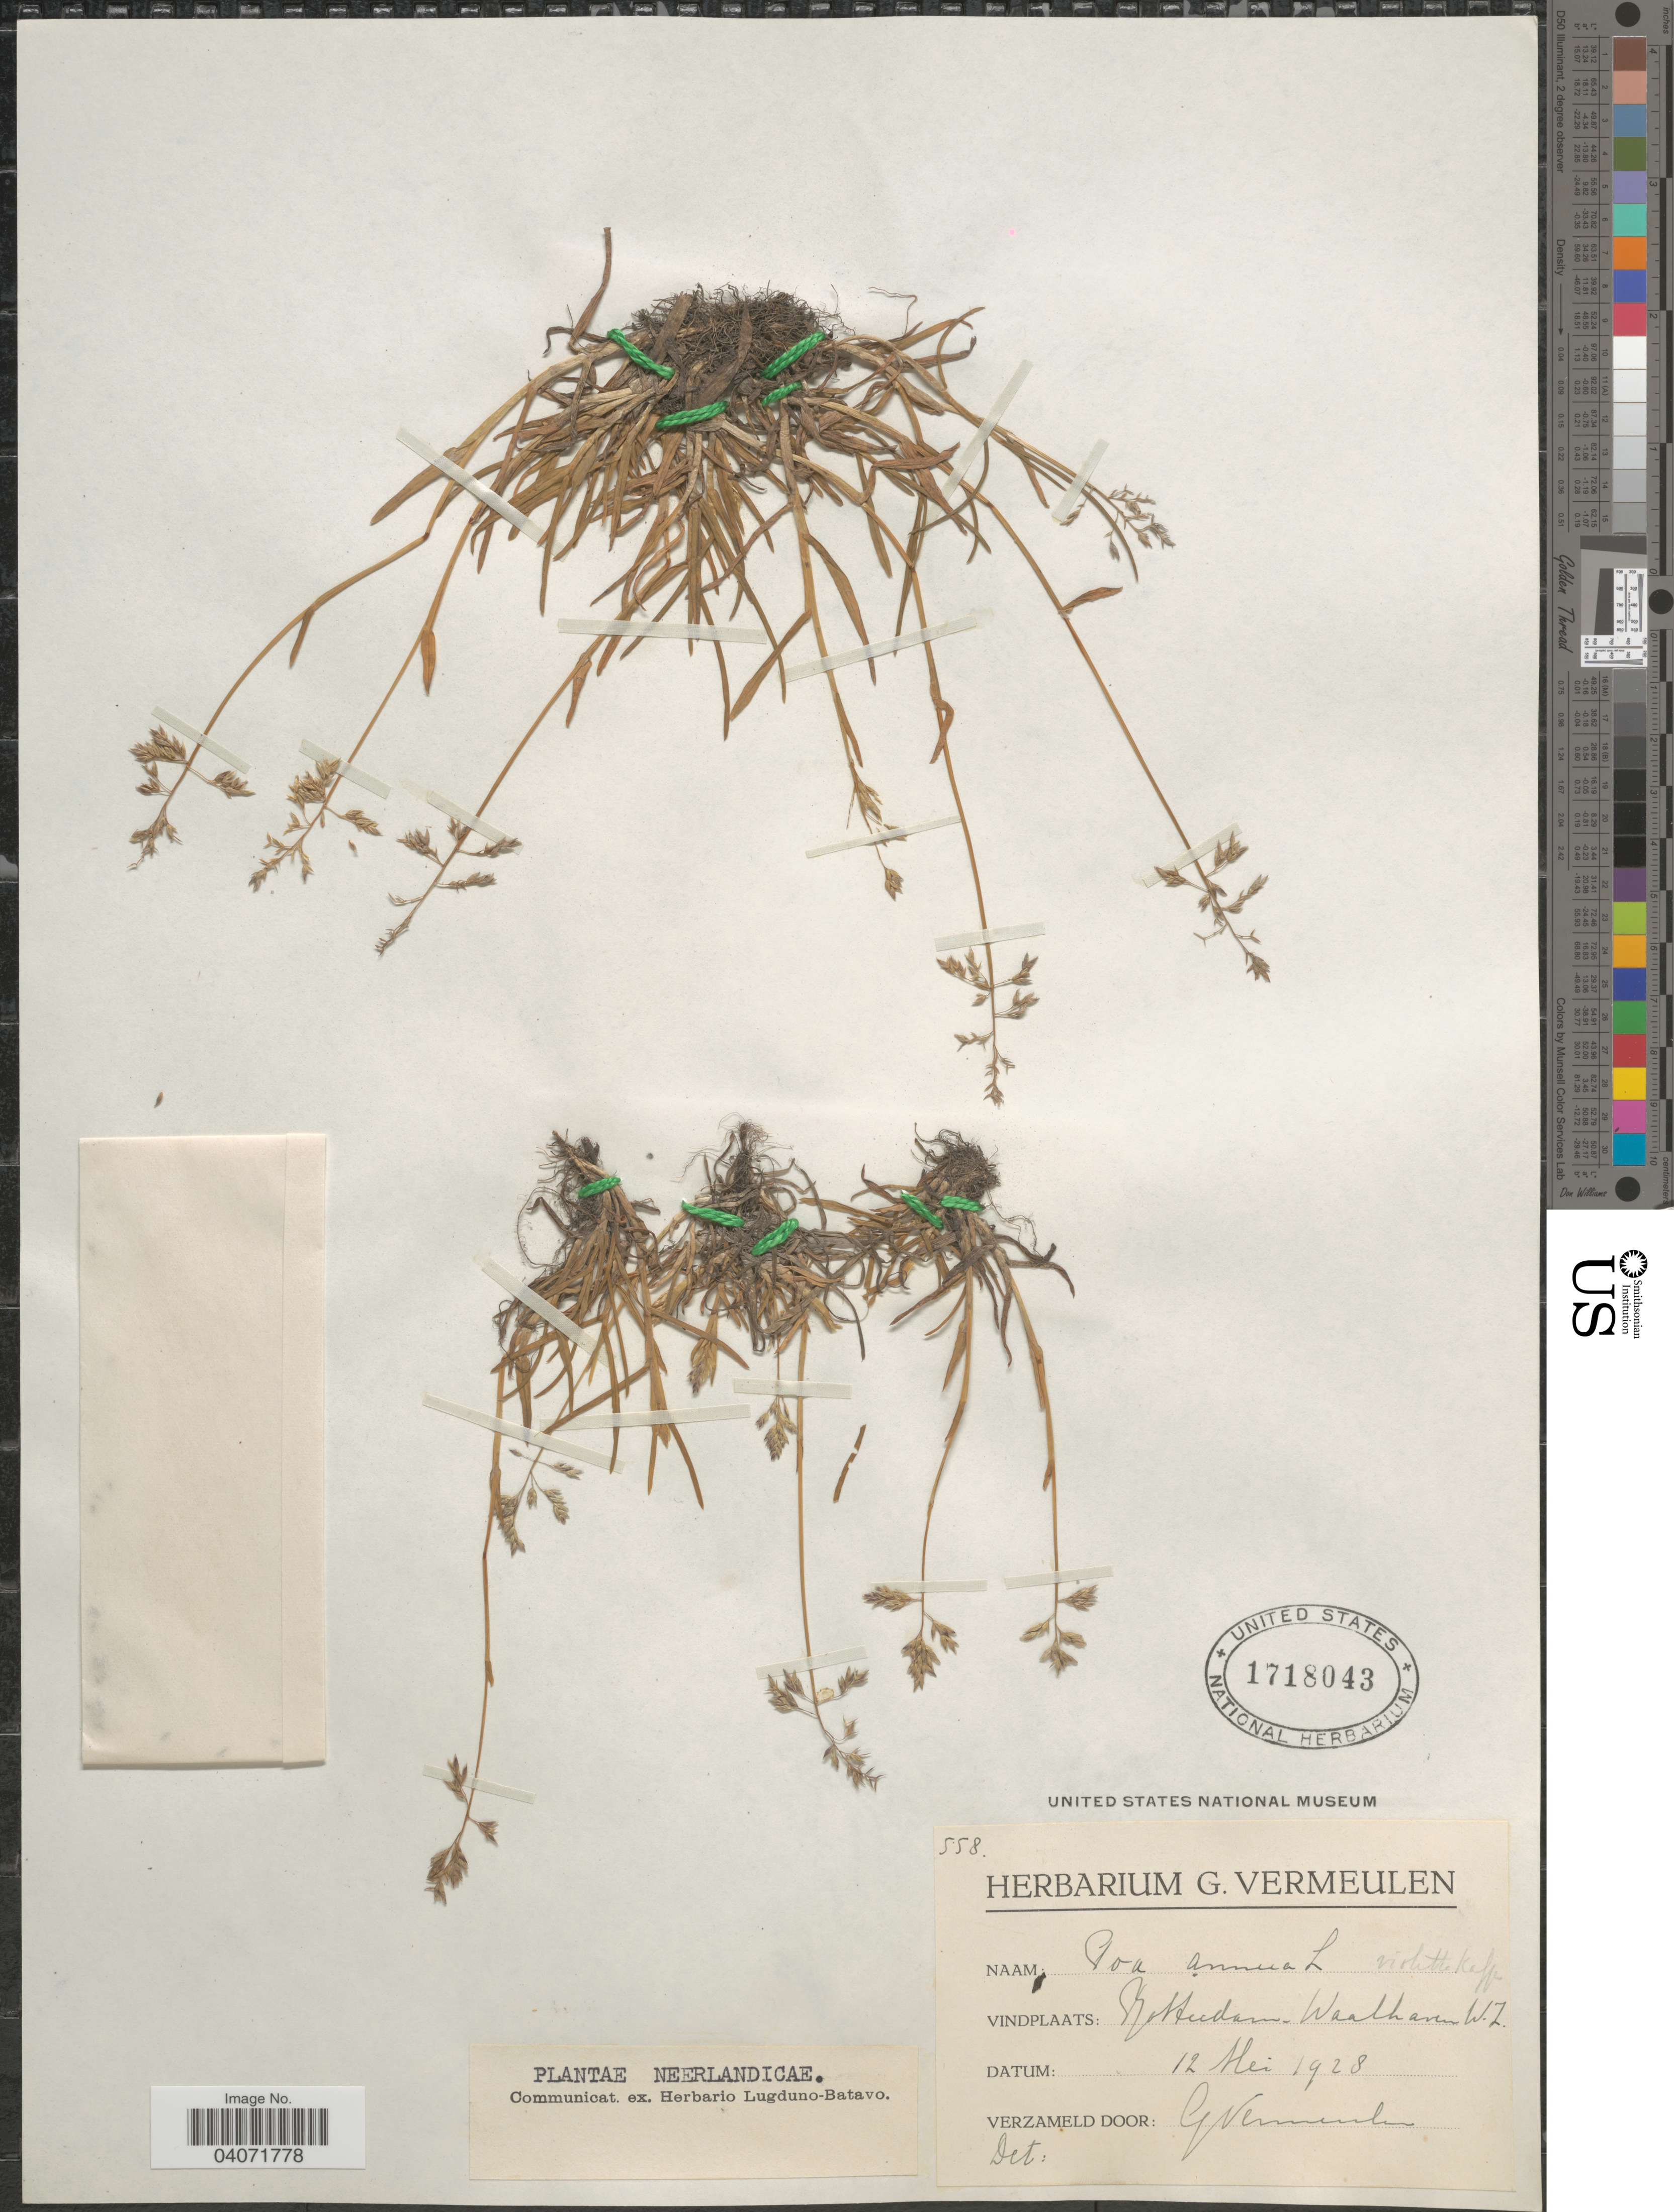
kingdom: Plantae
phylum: Tracheophyta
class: Liliopsida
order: Poales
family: Poaceae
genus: Poa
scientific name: Poa annua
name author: L.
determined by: Soreng, Robert J., Research Associate (BOT), Smithsonian Institution - National Museum of Natural History (UNITED STATES)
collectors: G. Vermeulen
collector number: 558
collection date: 1928-05-12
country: Netherlands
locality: Rotterdam. Waalhaven W. I.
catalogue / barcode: US 1718043